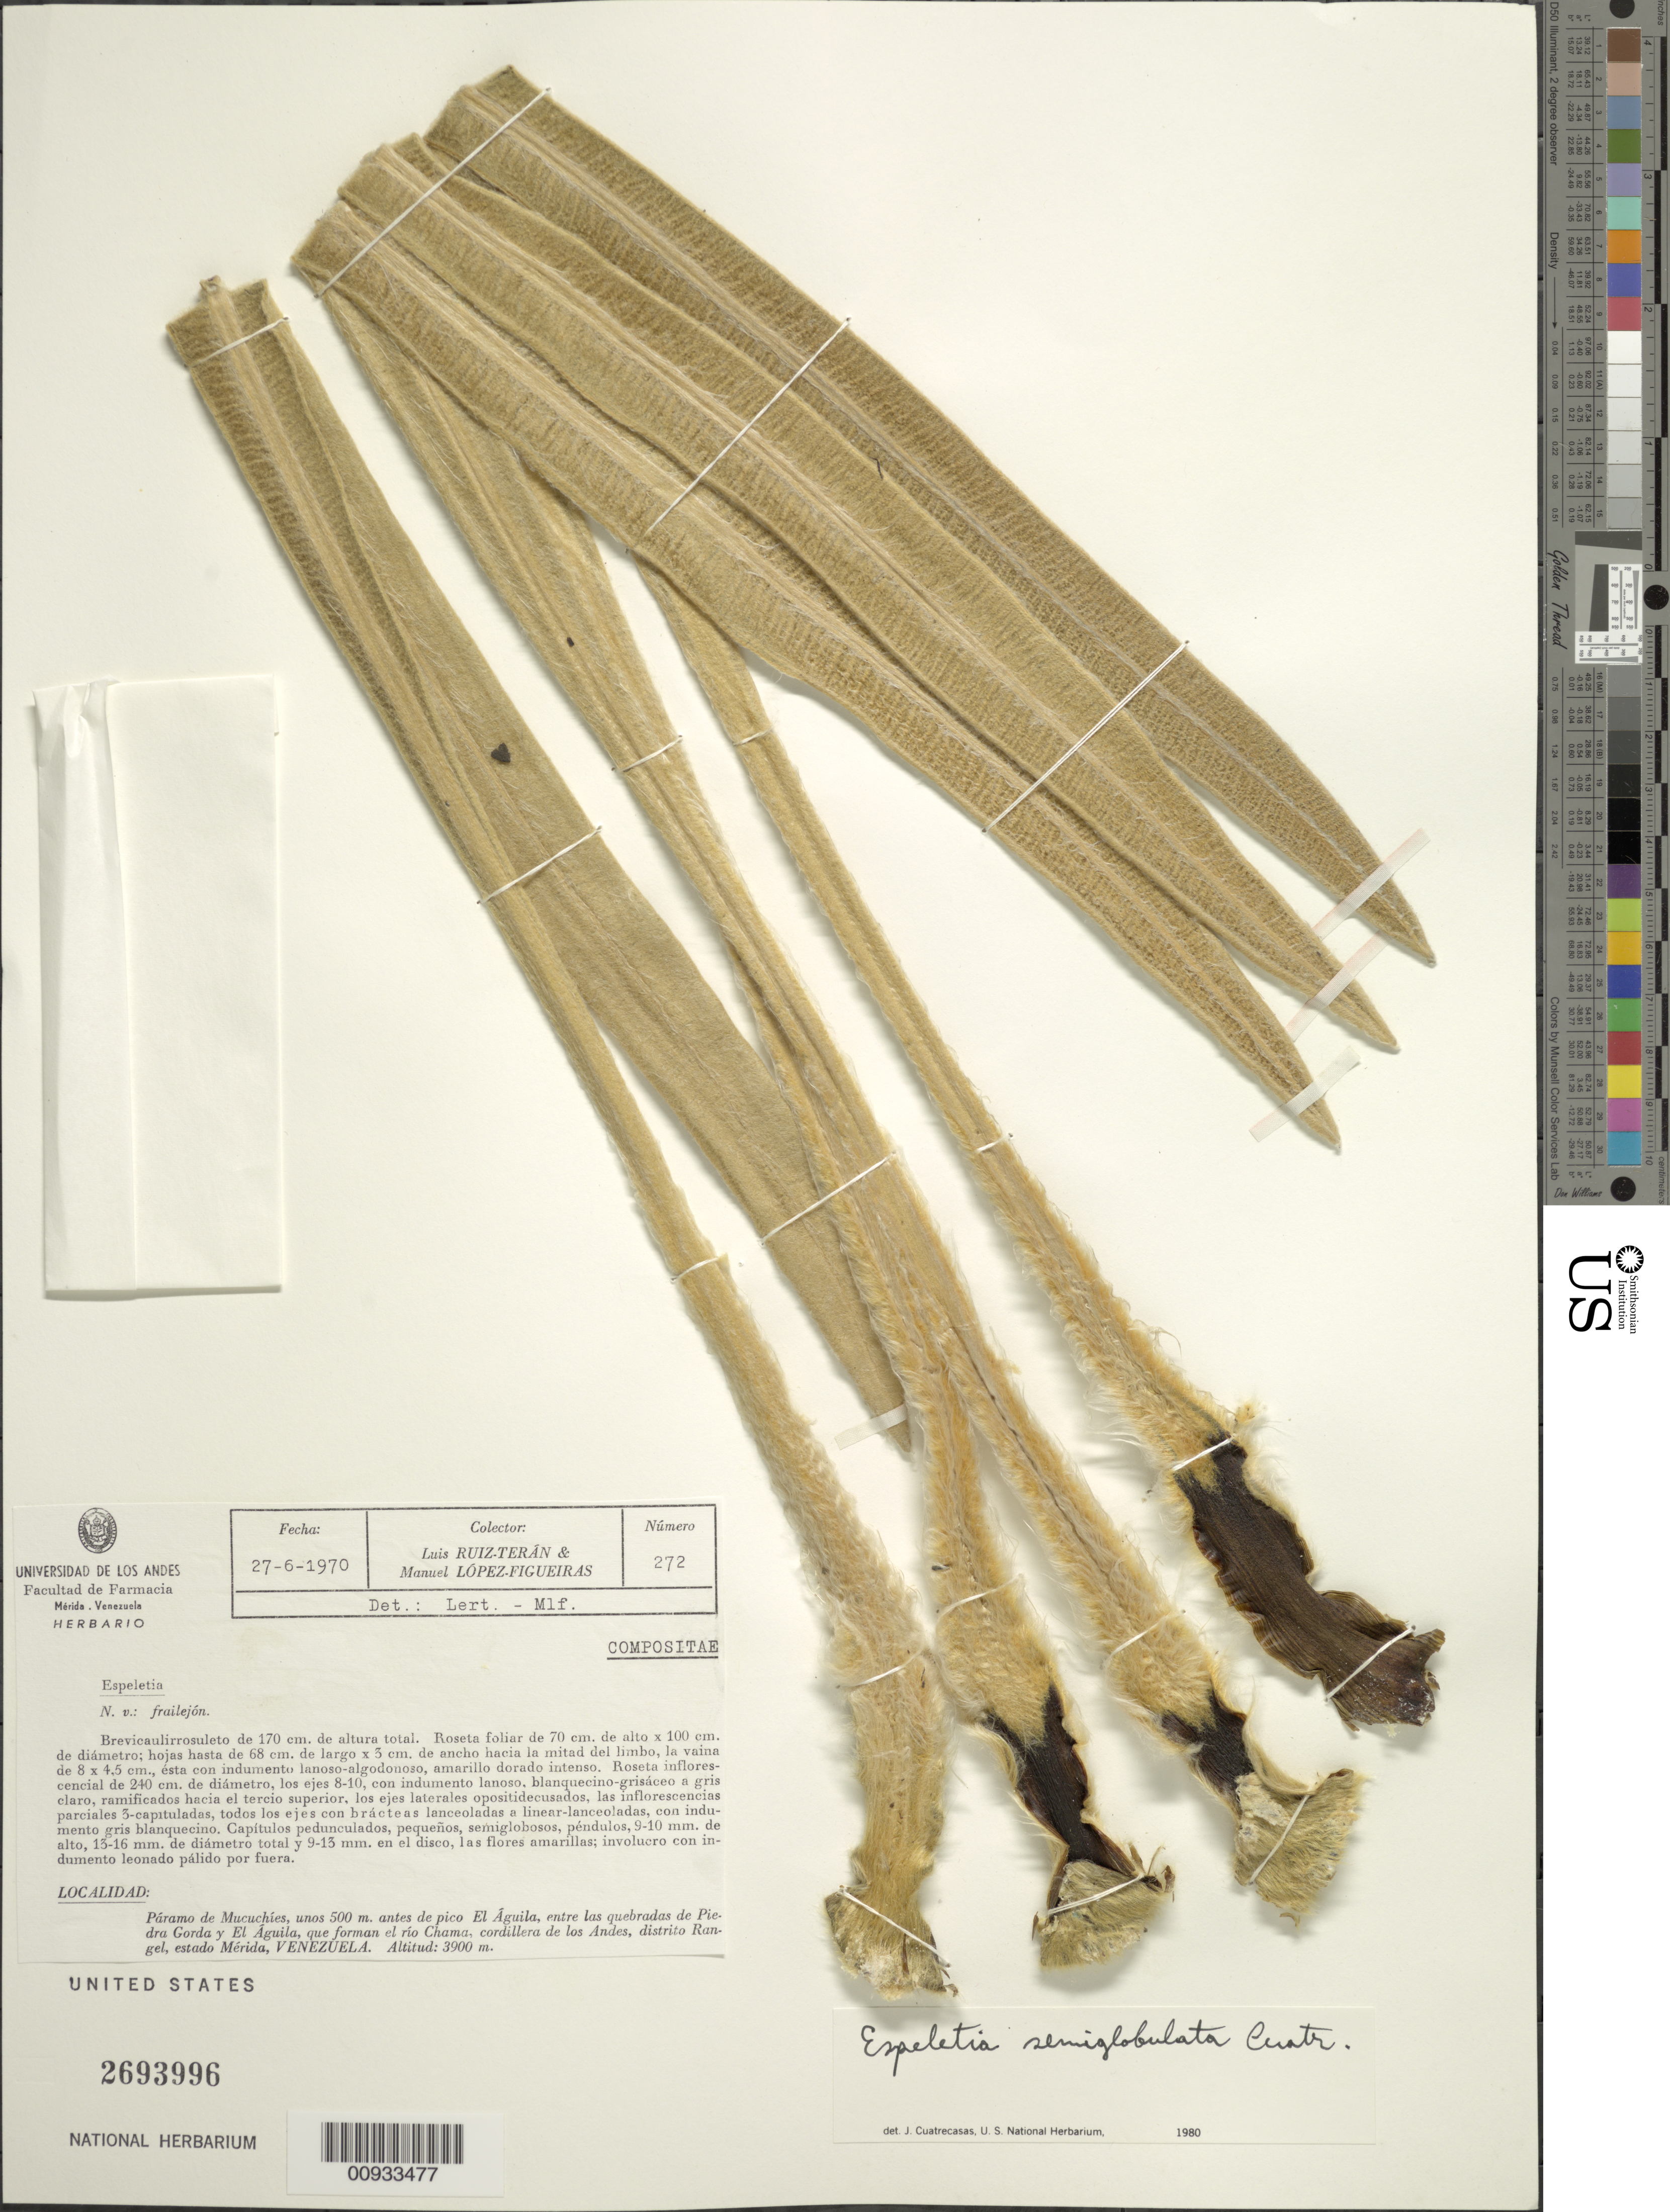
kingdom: Plantae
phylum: Tracheophyta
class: Magnoliopsida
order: Asterales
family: Asteraceae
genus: Espeletia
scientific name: Espeletia semiglobulata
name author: Cuatrec.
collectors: L. Teran & M. López Figueiras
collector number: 272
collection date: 1970-06-27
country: Venezuela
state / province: Mérida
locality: Paramo de Mucuchies, unos 500 m. antes de pico El Aguila, entre las quebradas de Piedra Gorda y El Aguila, que forman el rio Chama, Cordillera de Los Andes, Distrito Rangel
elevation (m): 3900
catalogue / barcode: US 2693996